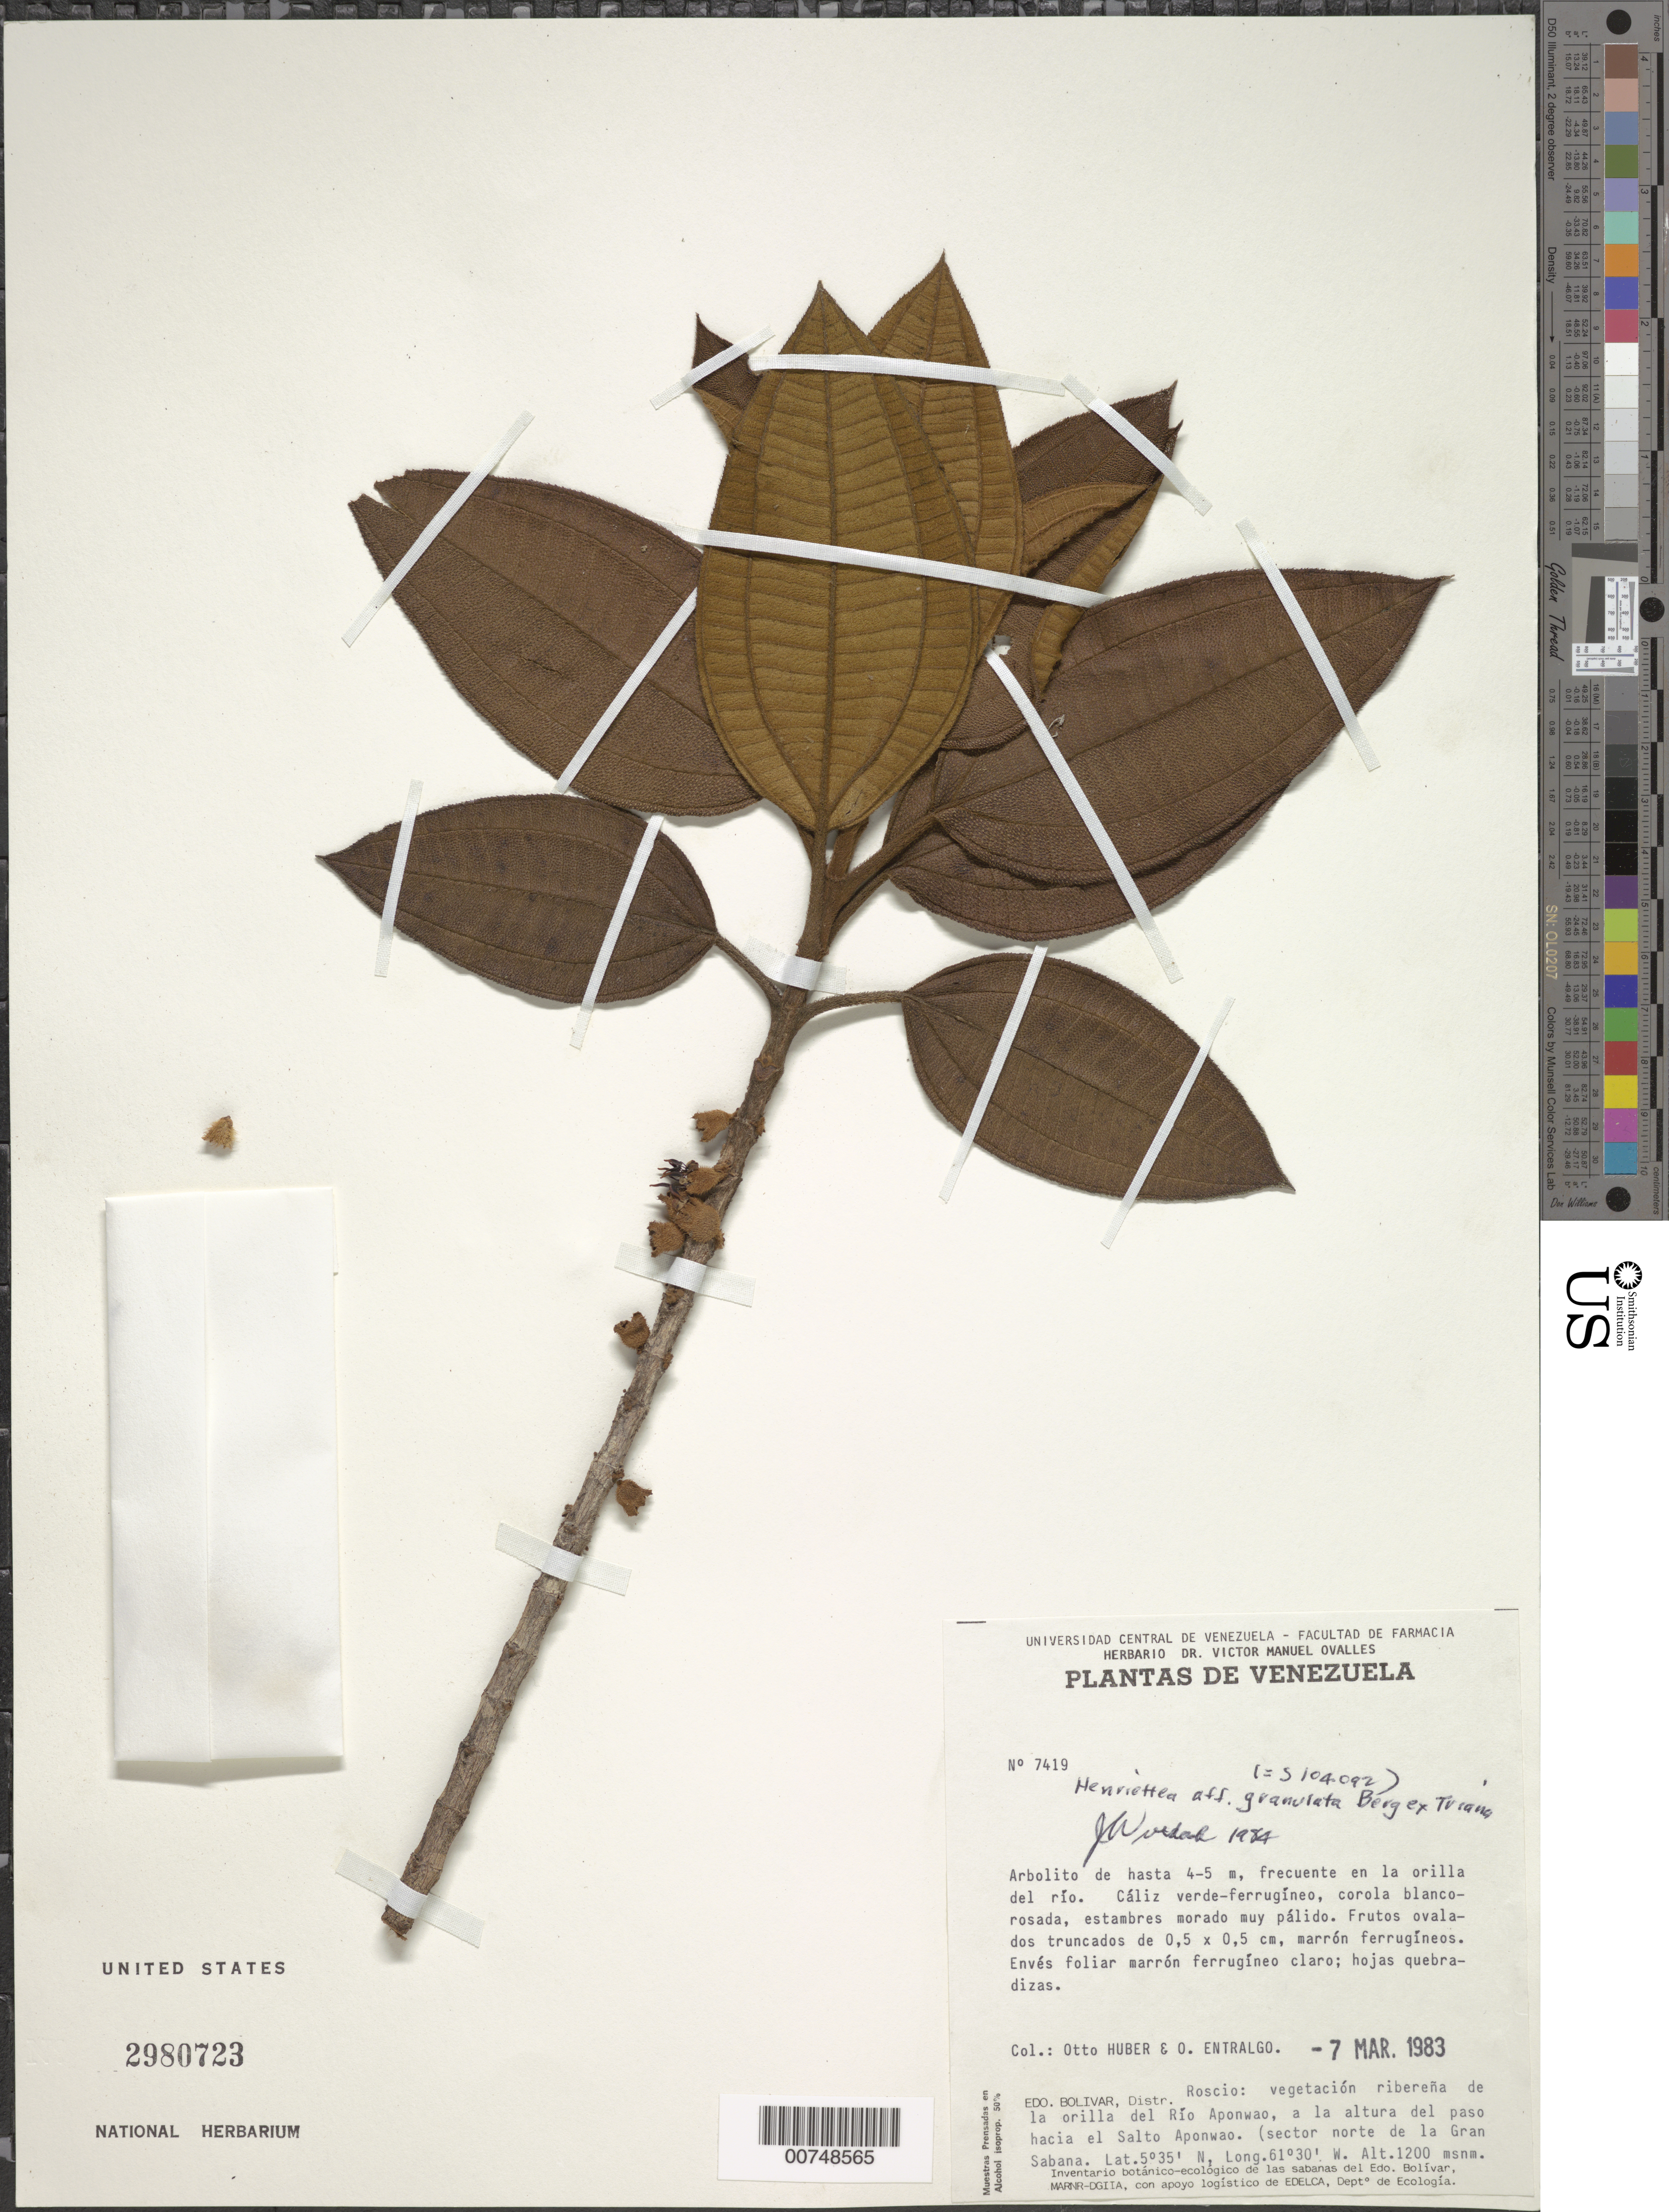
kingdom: Plantae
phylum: Tracheophyta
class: Magnoliopsida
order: Myrtales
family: Melastomataceae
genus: Henriettea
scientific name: Henriettea granulata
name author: Berg ex Triana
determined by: Wurdack, John J., (US), US (UNITED STATES)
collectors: O. Huber & O. Entralgo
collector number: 7419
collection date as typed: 7-Mar-83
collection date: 1983-03-07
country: Venezuela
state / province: Bolívar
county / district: Roscio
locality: Río Aponwao, del paso sobre el Salto Aponwao, north sector of Gran Sabana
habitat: Riverine vegetation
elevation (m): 1200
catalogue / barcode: US 2980723